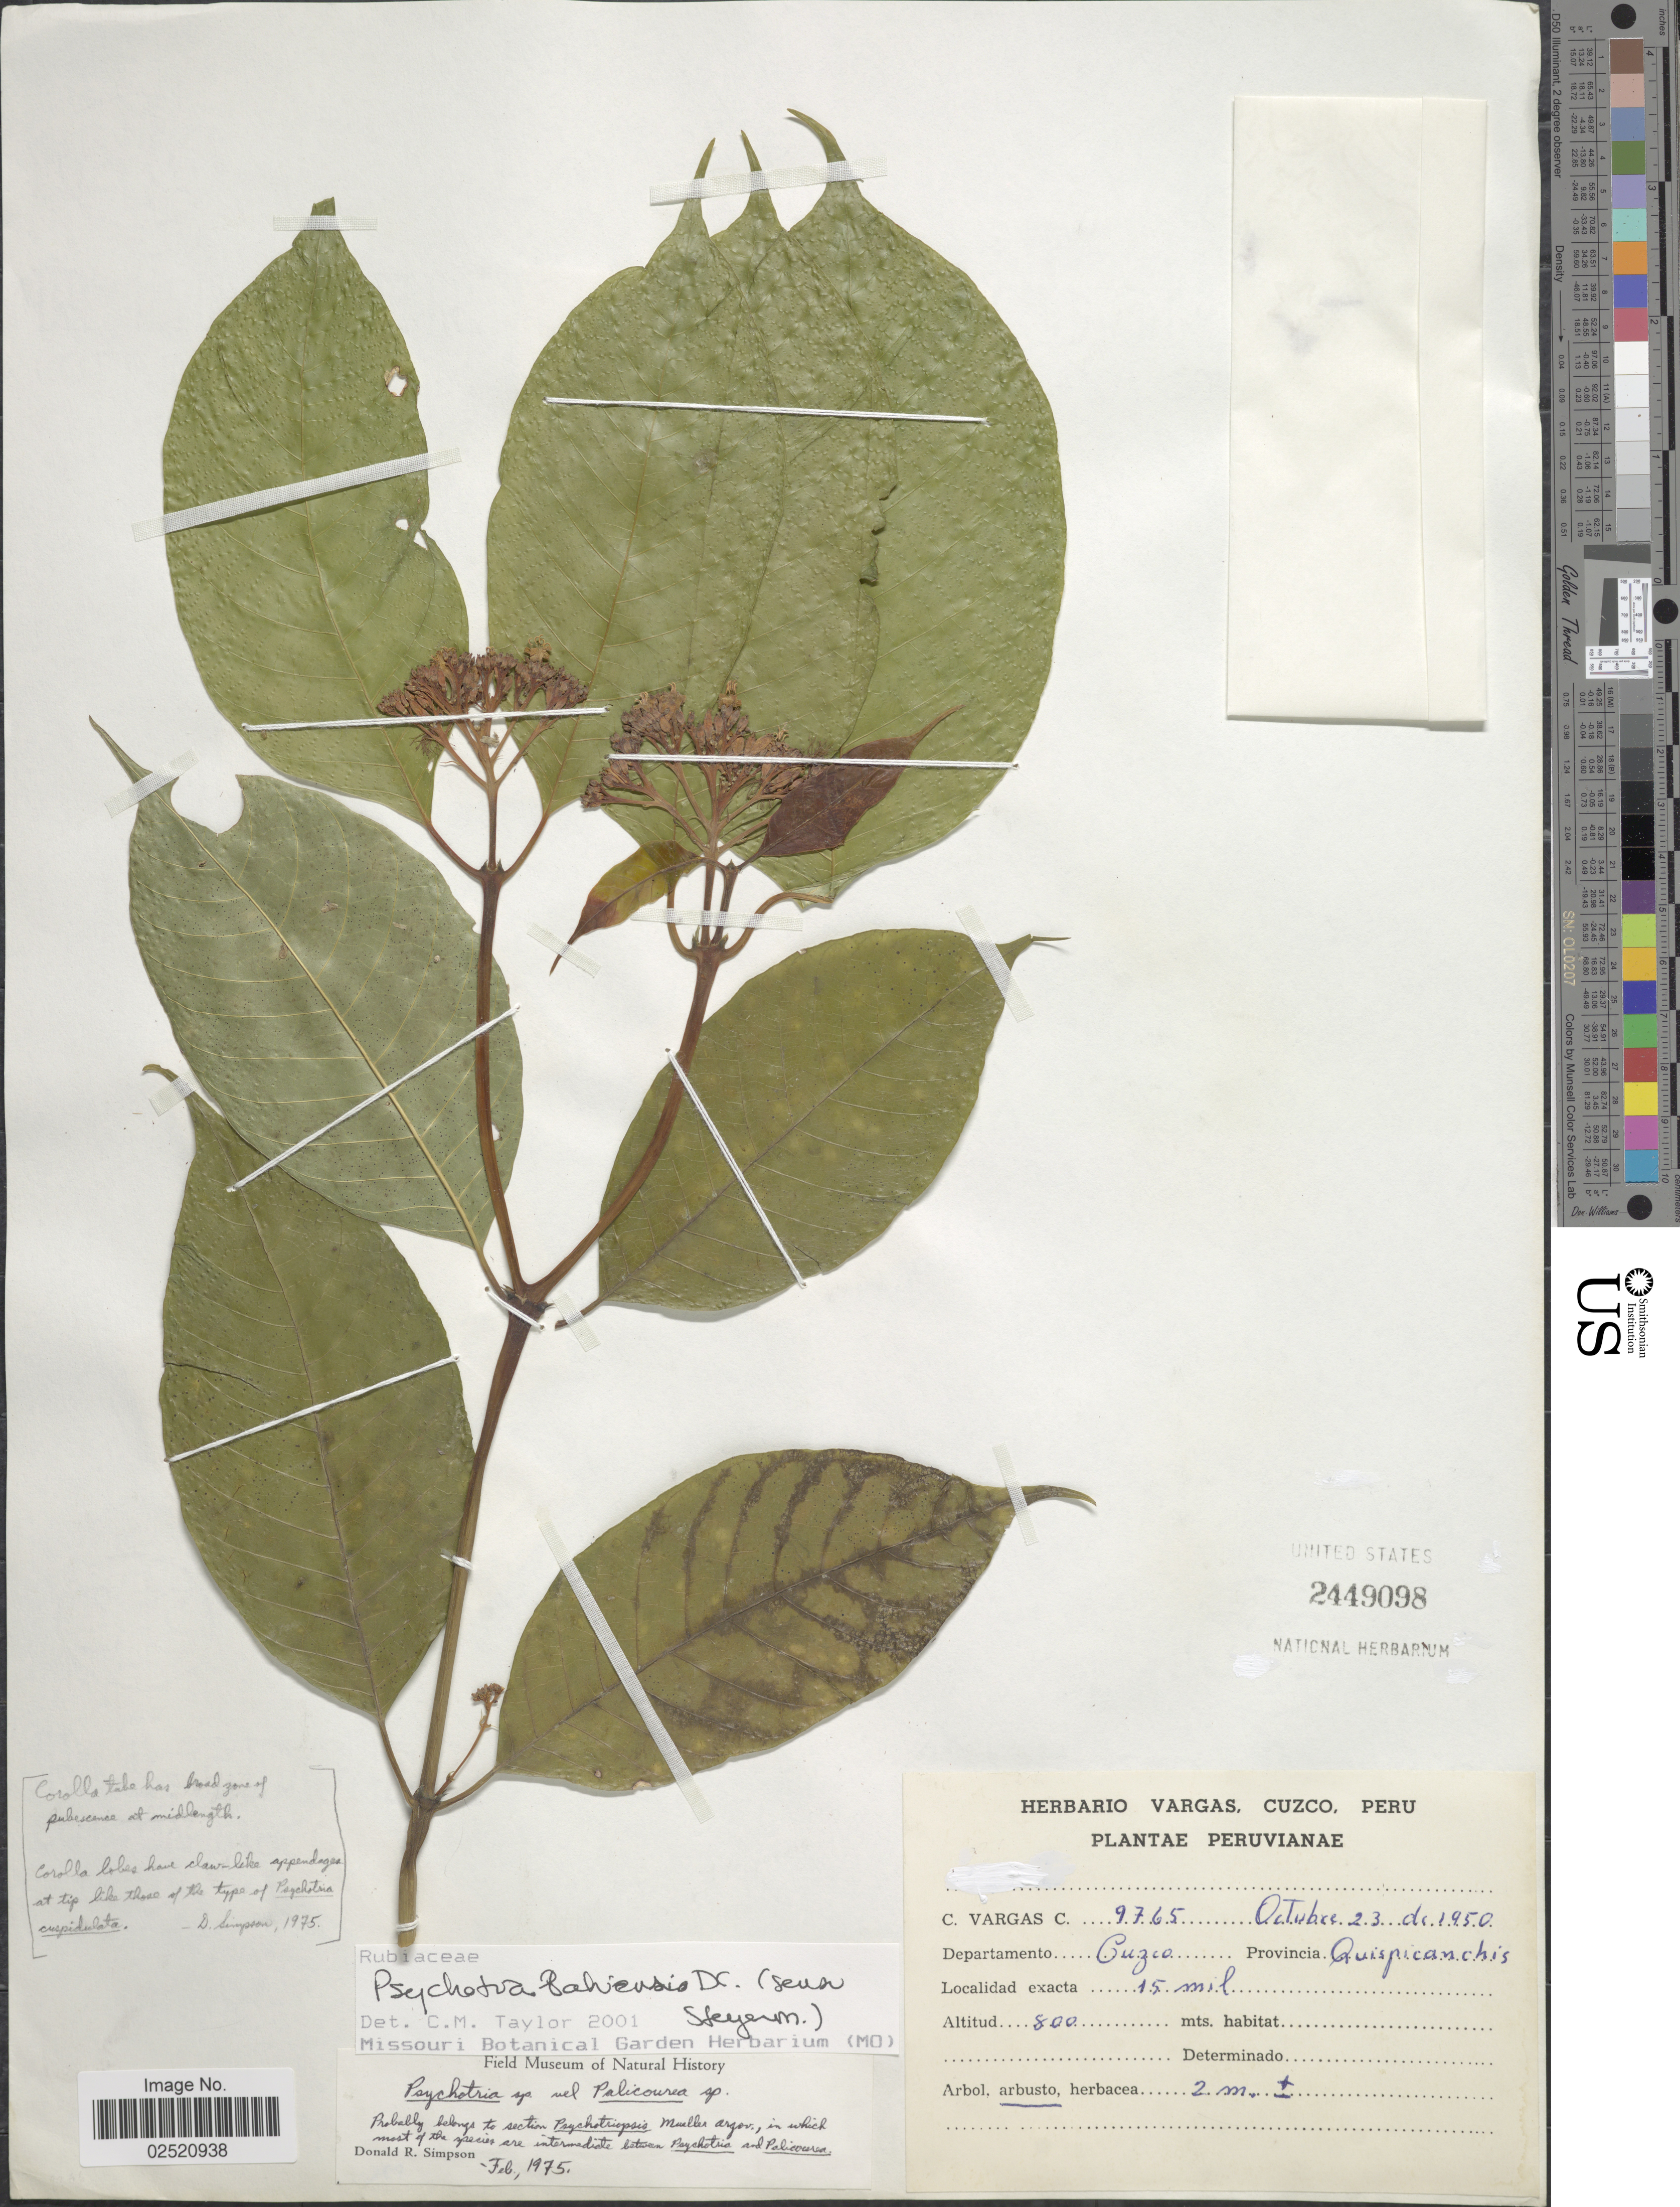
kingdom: Plantae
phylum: Tracheophyta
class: Magnoliopsida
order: Gentianales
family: Rubiaceae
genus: Psychotria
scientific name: Psychotria bahiensis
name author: DC.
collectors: C. Vargas Calderón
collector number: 9765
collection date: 1950-10-23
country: Peru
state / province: Cusco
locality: Cuzco, Provincia Quispicanchis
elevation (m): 800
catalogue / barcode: US 2449098